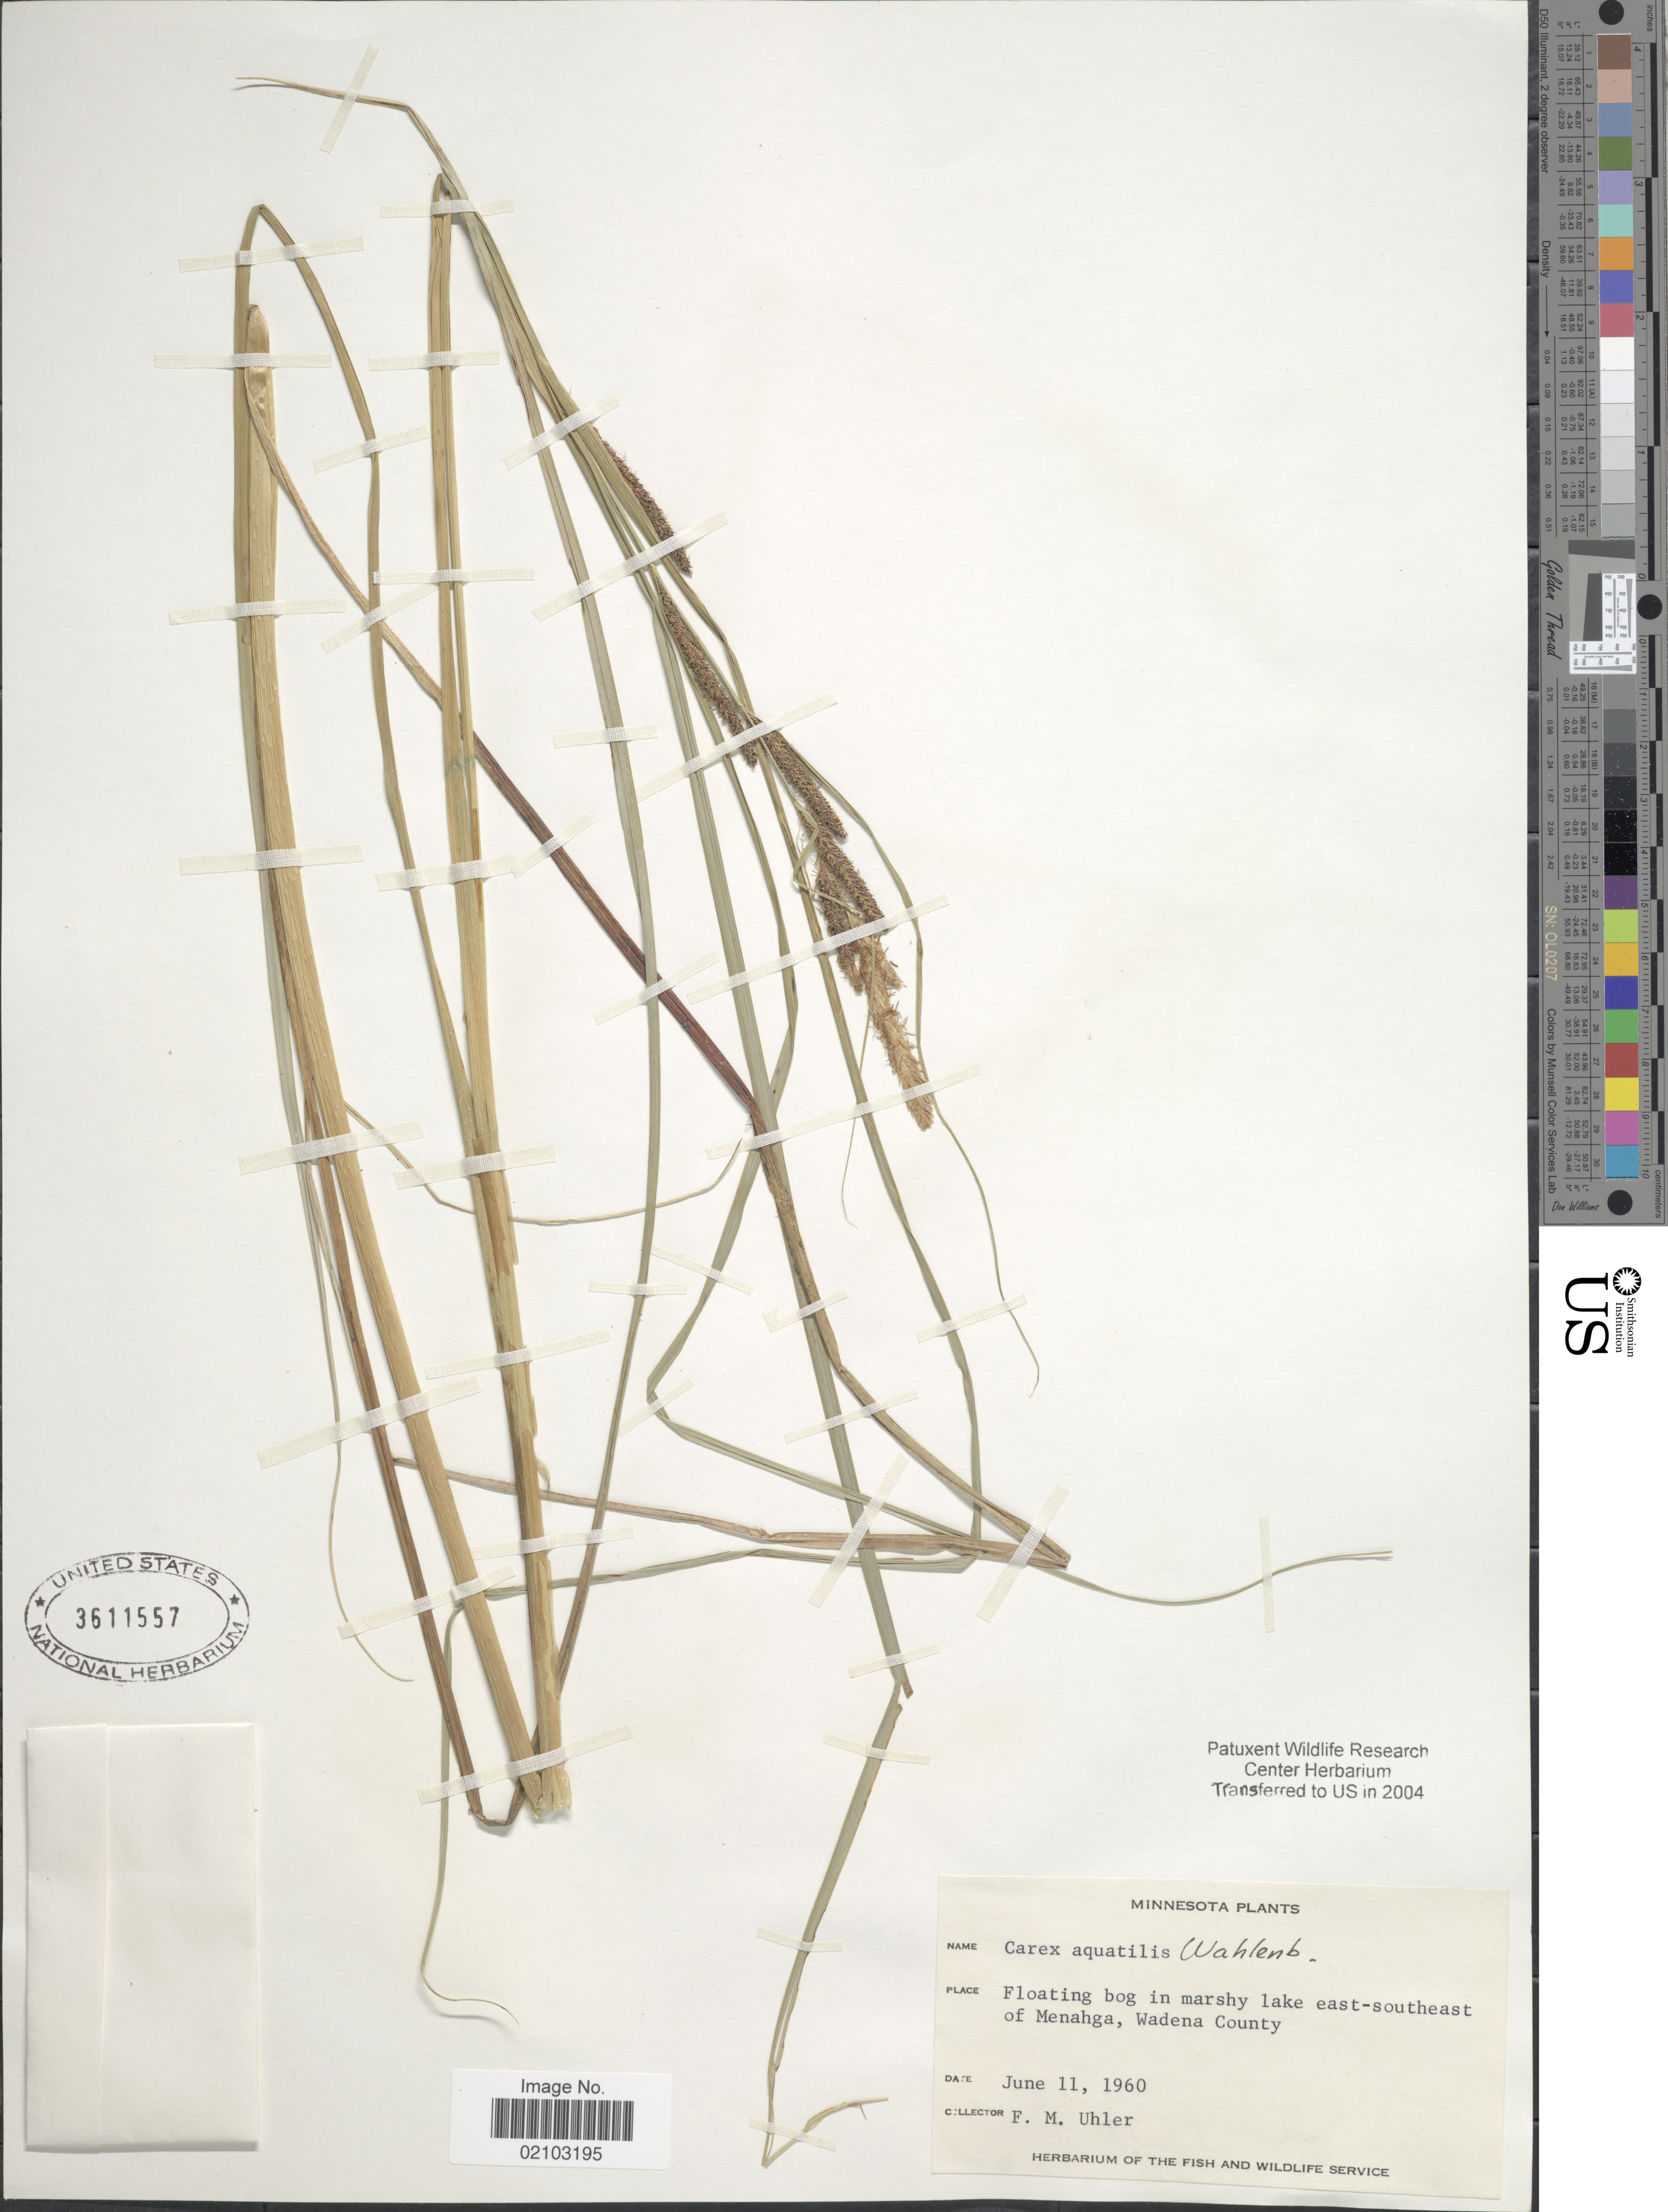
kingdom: Plantae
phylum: Tracheophyta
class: Liliopsida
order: Poales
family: Cyperaceae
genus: Carex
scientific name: Carex aquatilis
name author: Wahlenb.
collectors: F. M. Uhler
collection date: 1960-06-11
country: United States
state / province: Minnesota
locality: Floating bog in marshy lake east-southeast of Menahga, Wadena County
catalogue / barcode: US 3611557